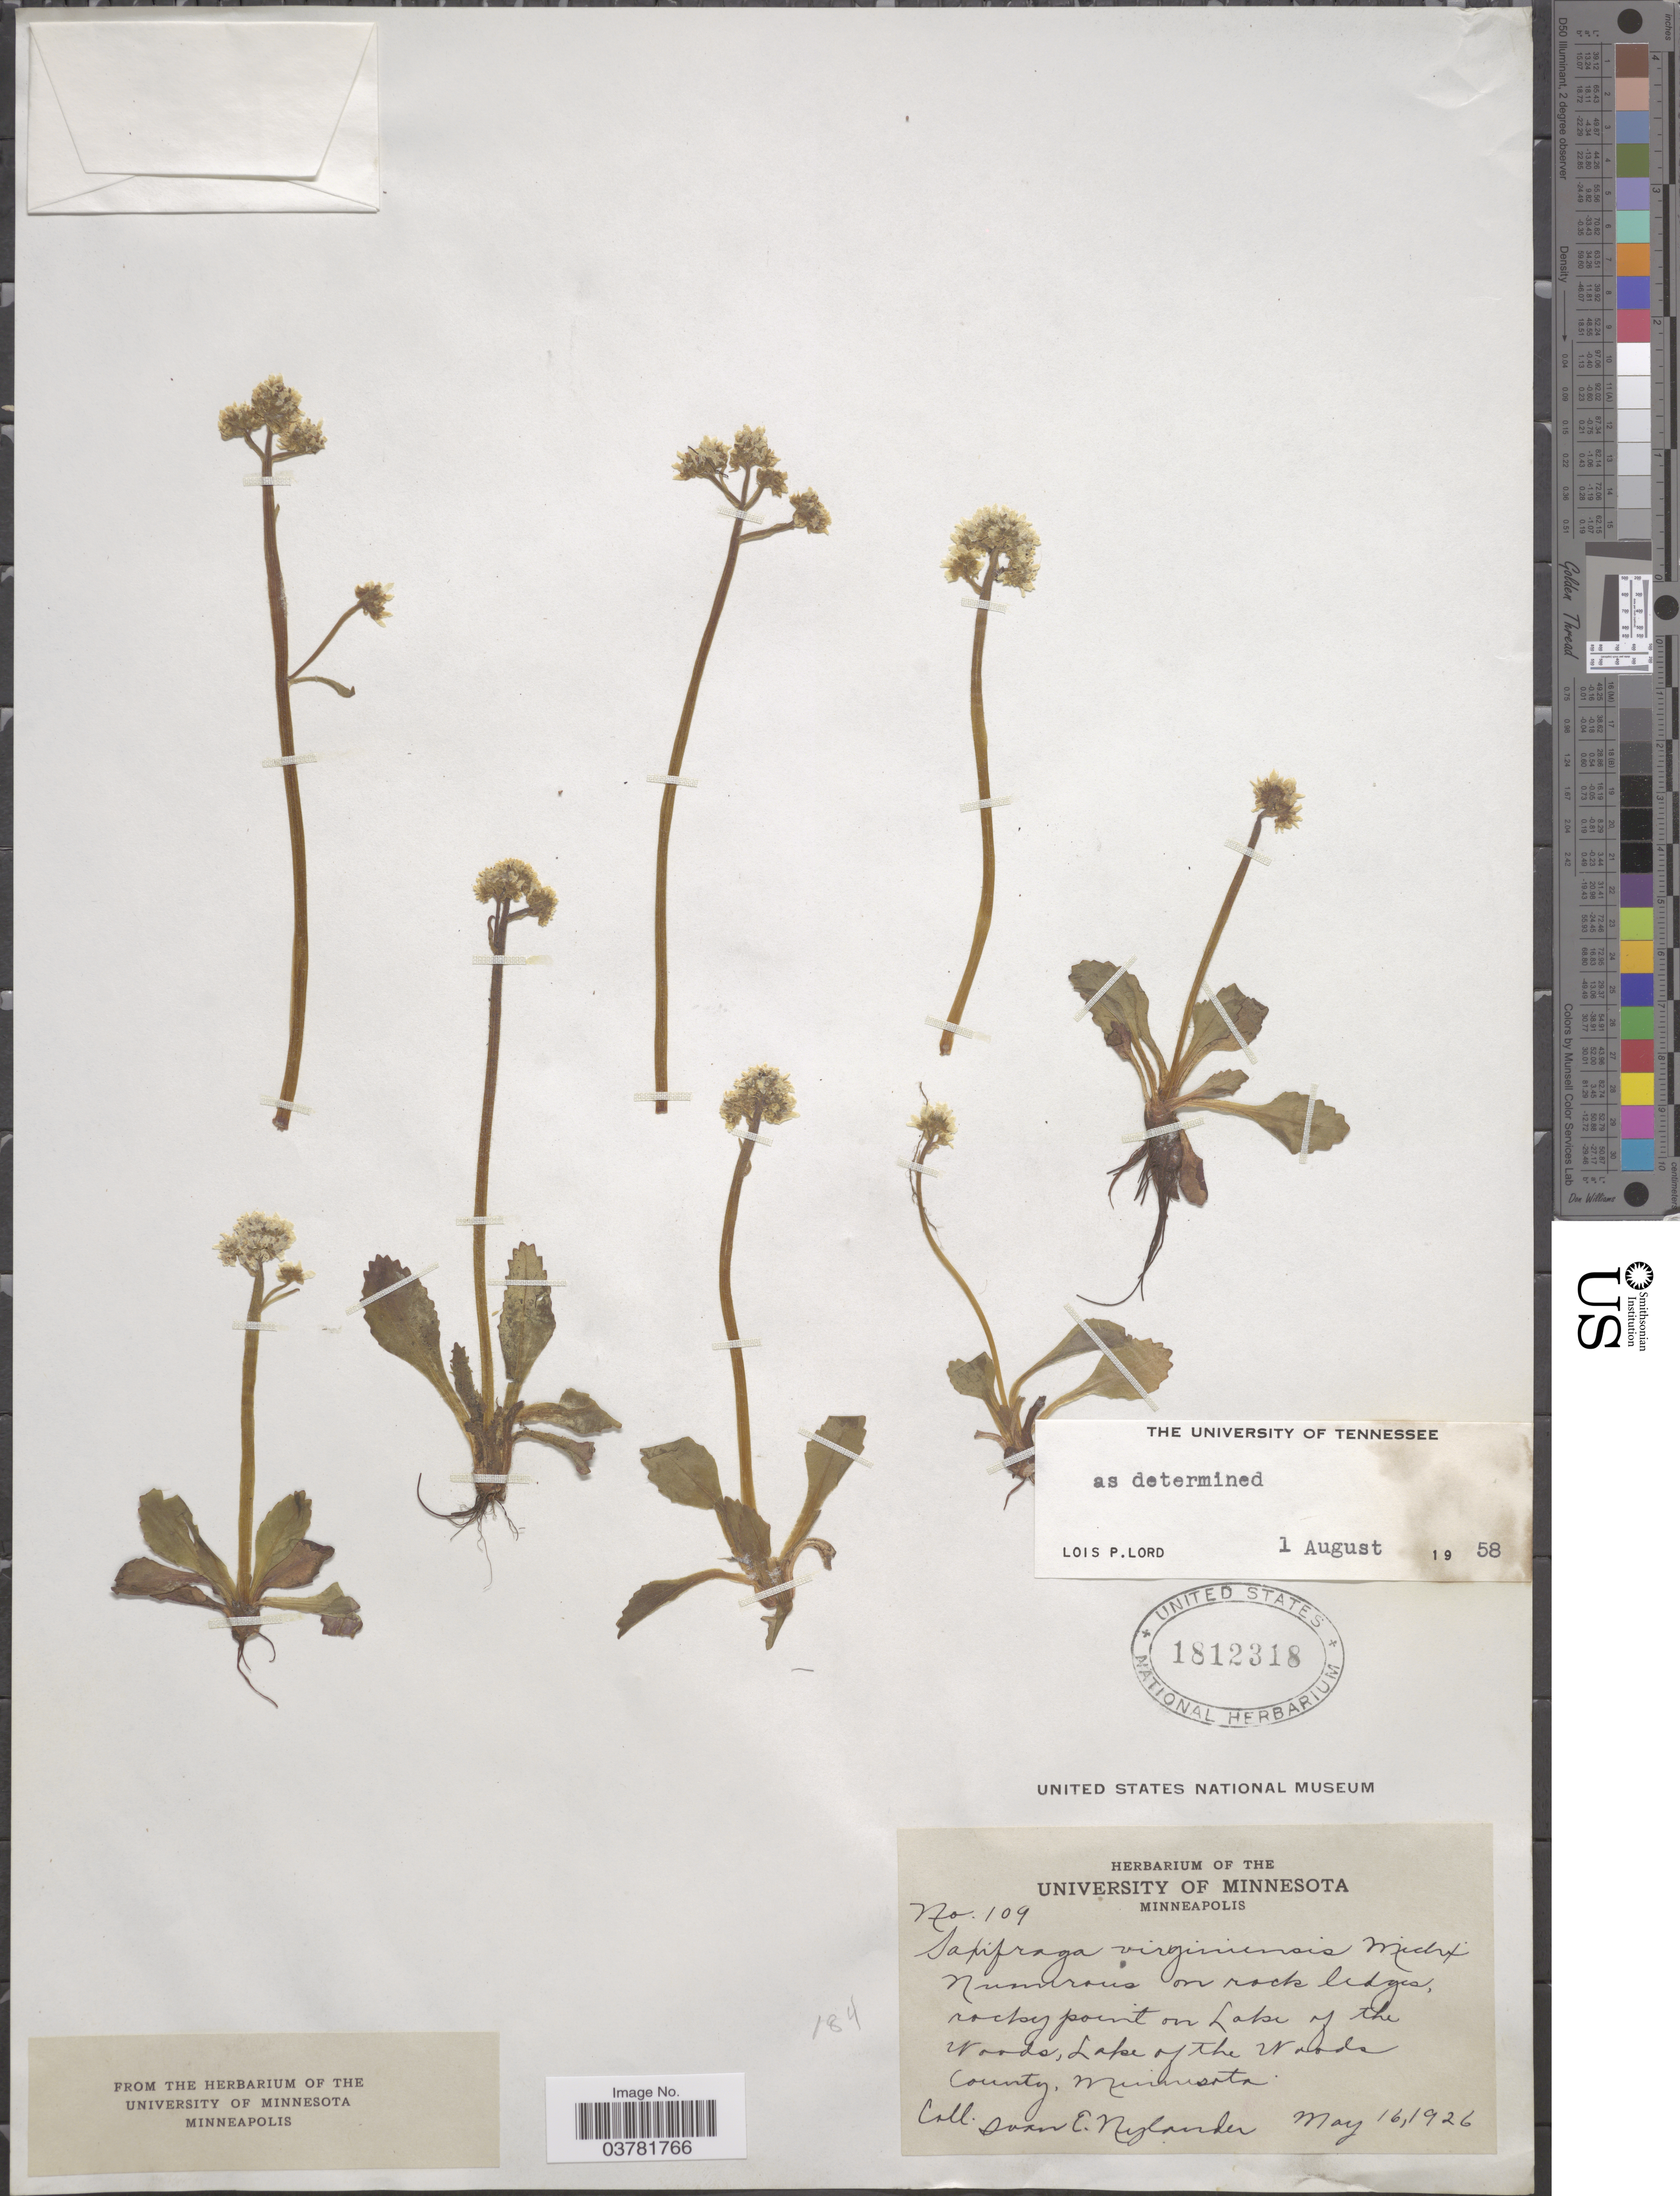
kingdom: Plantae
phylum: Tracheophyta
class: Magnoliopsida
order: Saxifragales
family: Saxifragaceae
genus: Micranthes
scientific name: Micranthes virginiensis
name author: (Michx.) Small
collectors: I. Nylander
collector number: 109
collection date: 1926-05-16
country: United States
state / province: Minnesota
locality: On Lake of the Woods, Lake of the Woods County.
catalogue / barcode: US 1812318